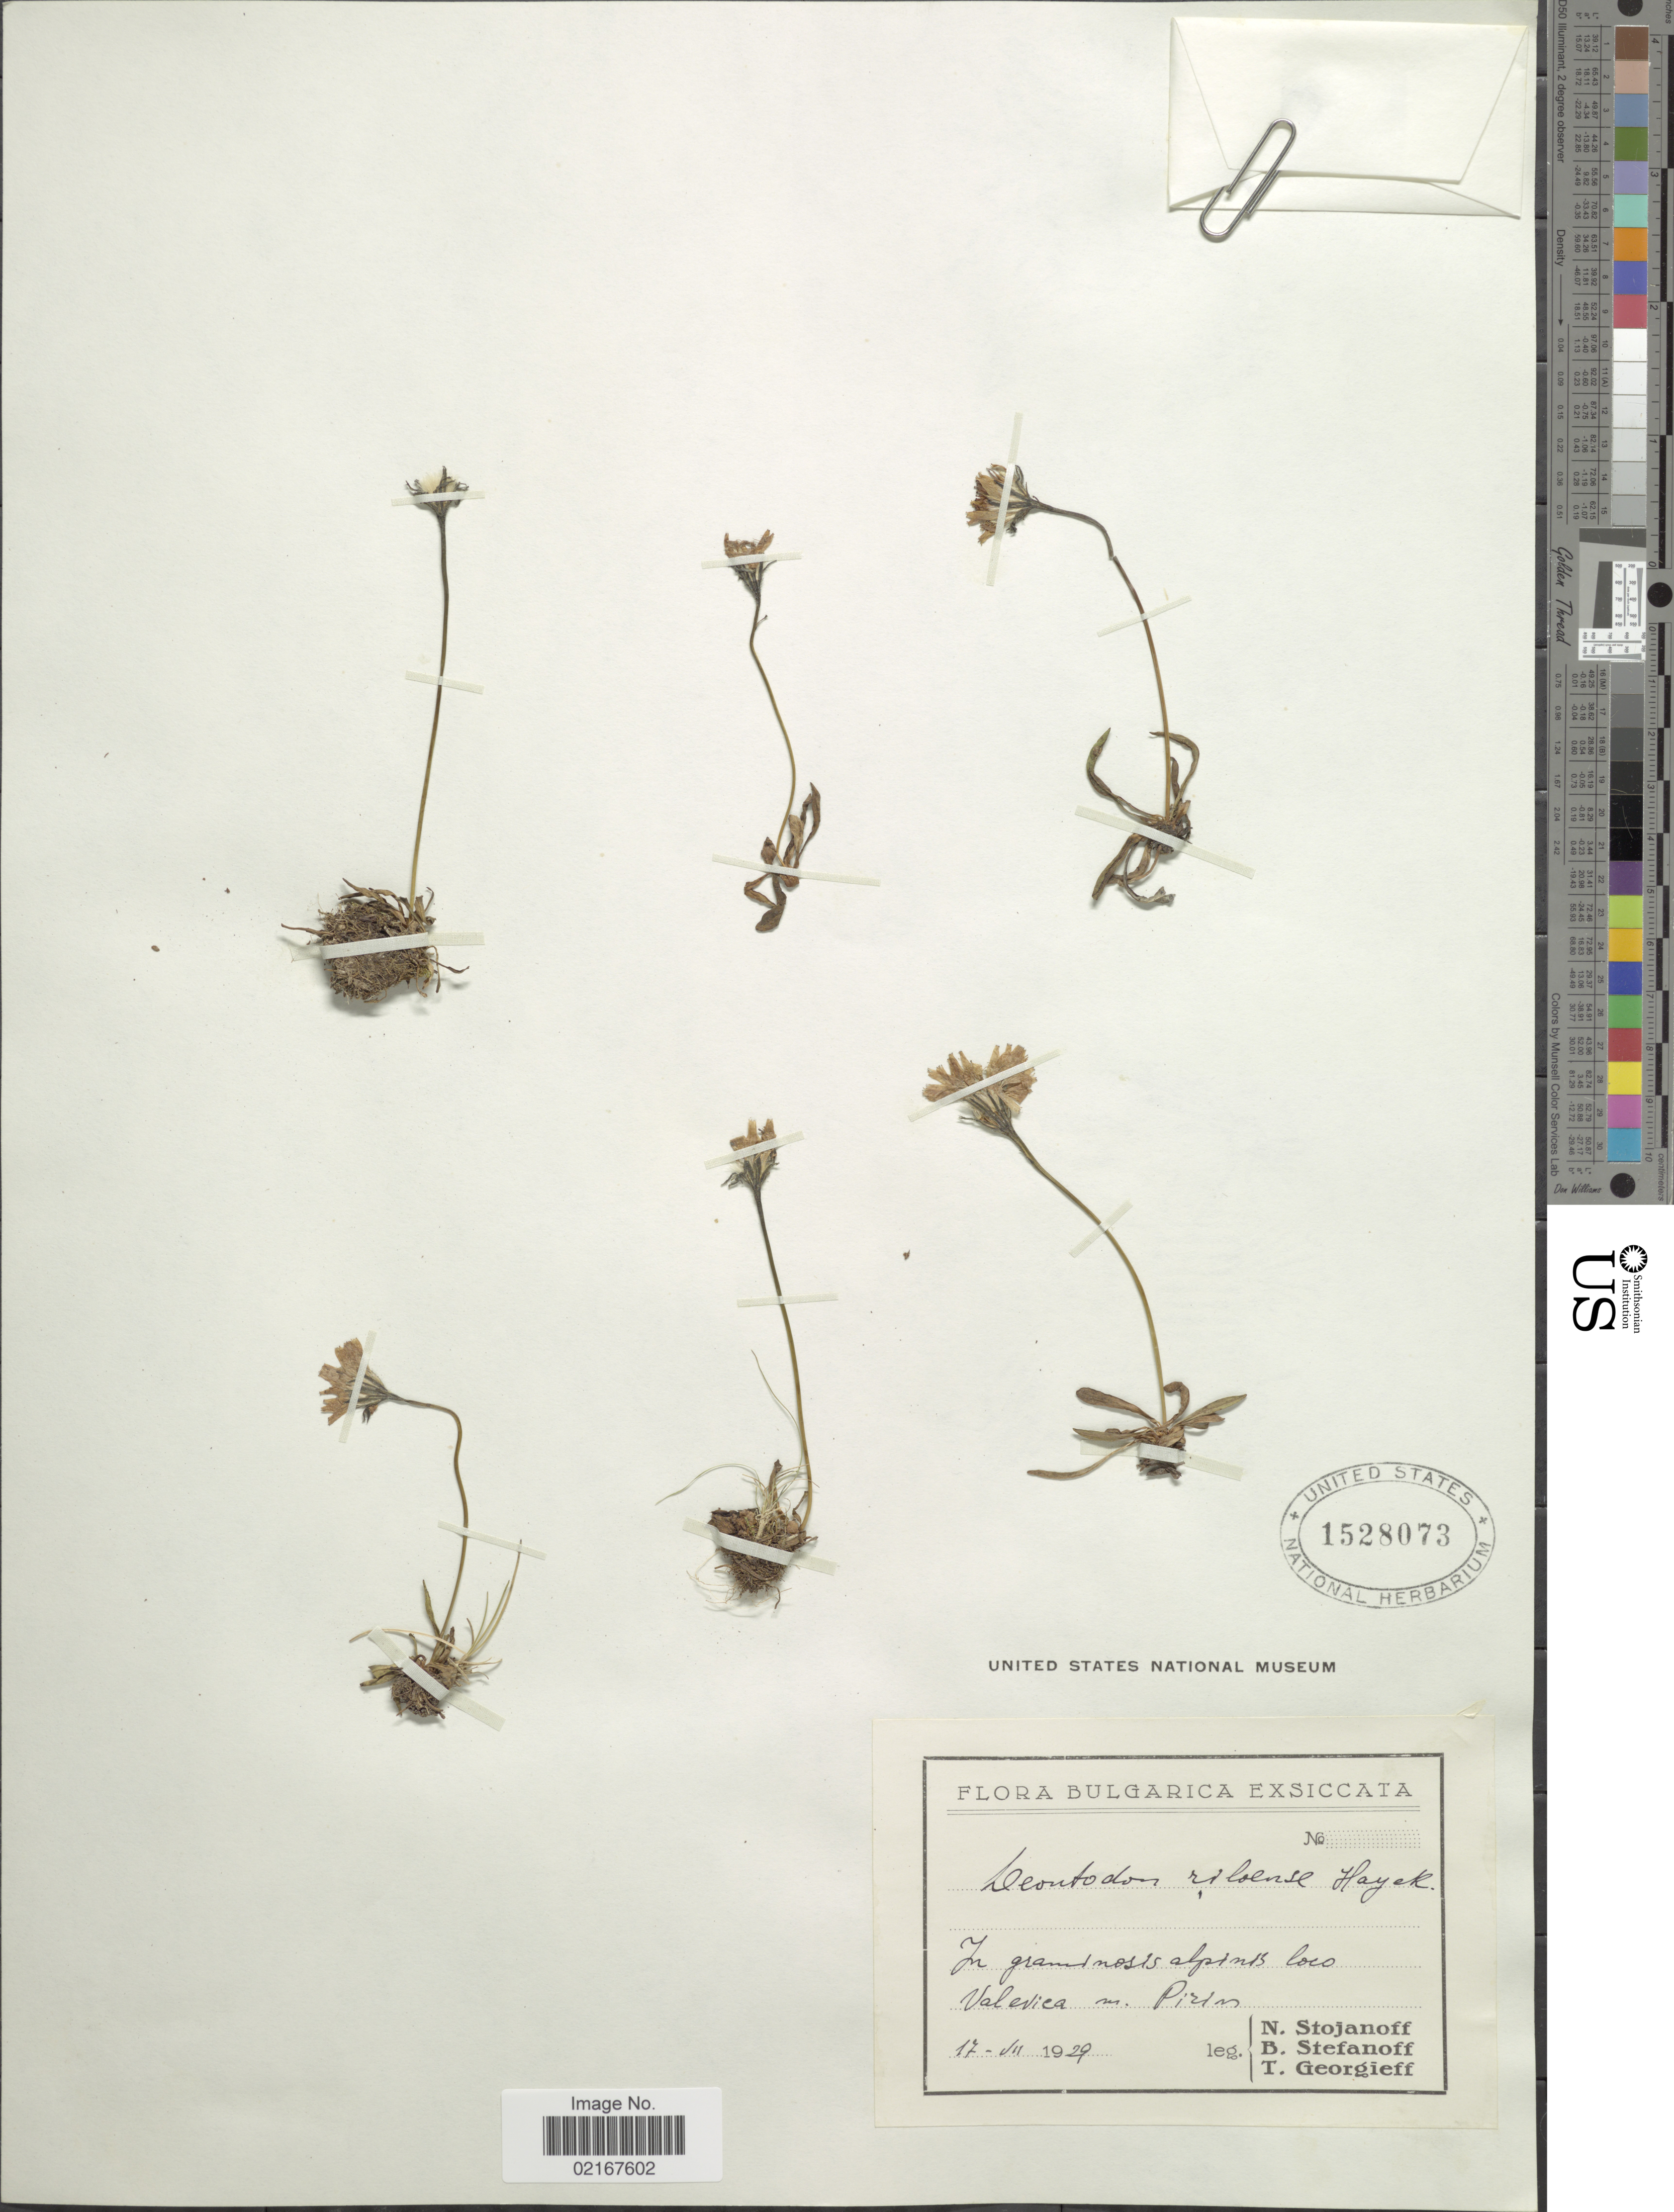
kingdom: Plantae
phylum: Tracheophyta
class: Magnoliopsida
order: Asterales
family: Asteraceae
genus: Scorzoneroides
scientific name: Scorzoneroides rilaensis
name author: (Hayek) Holub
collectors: N. Stojanoff, B. Stefanoff & T. Georgieff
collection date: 1929-07-17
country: Bulgaria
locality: Valevica m. Pirim [interpreted]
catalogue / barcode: US 1528073